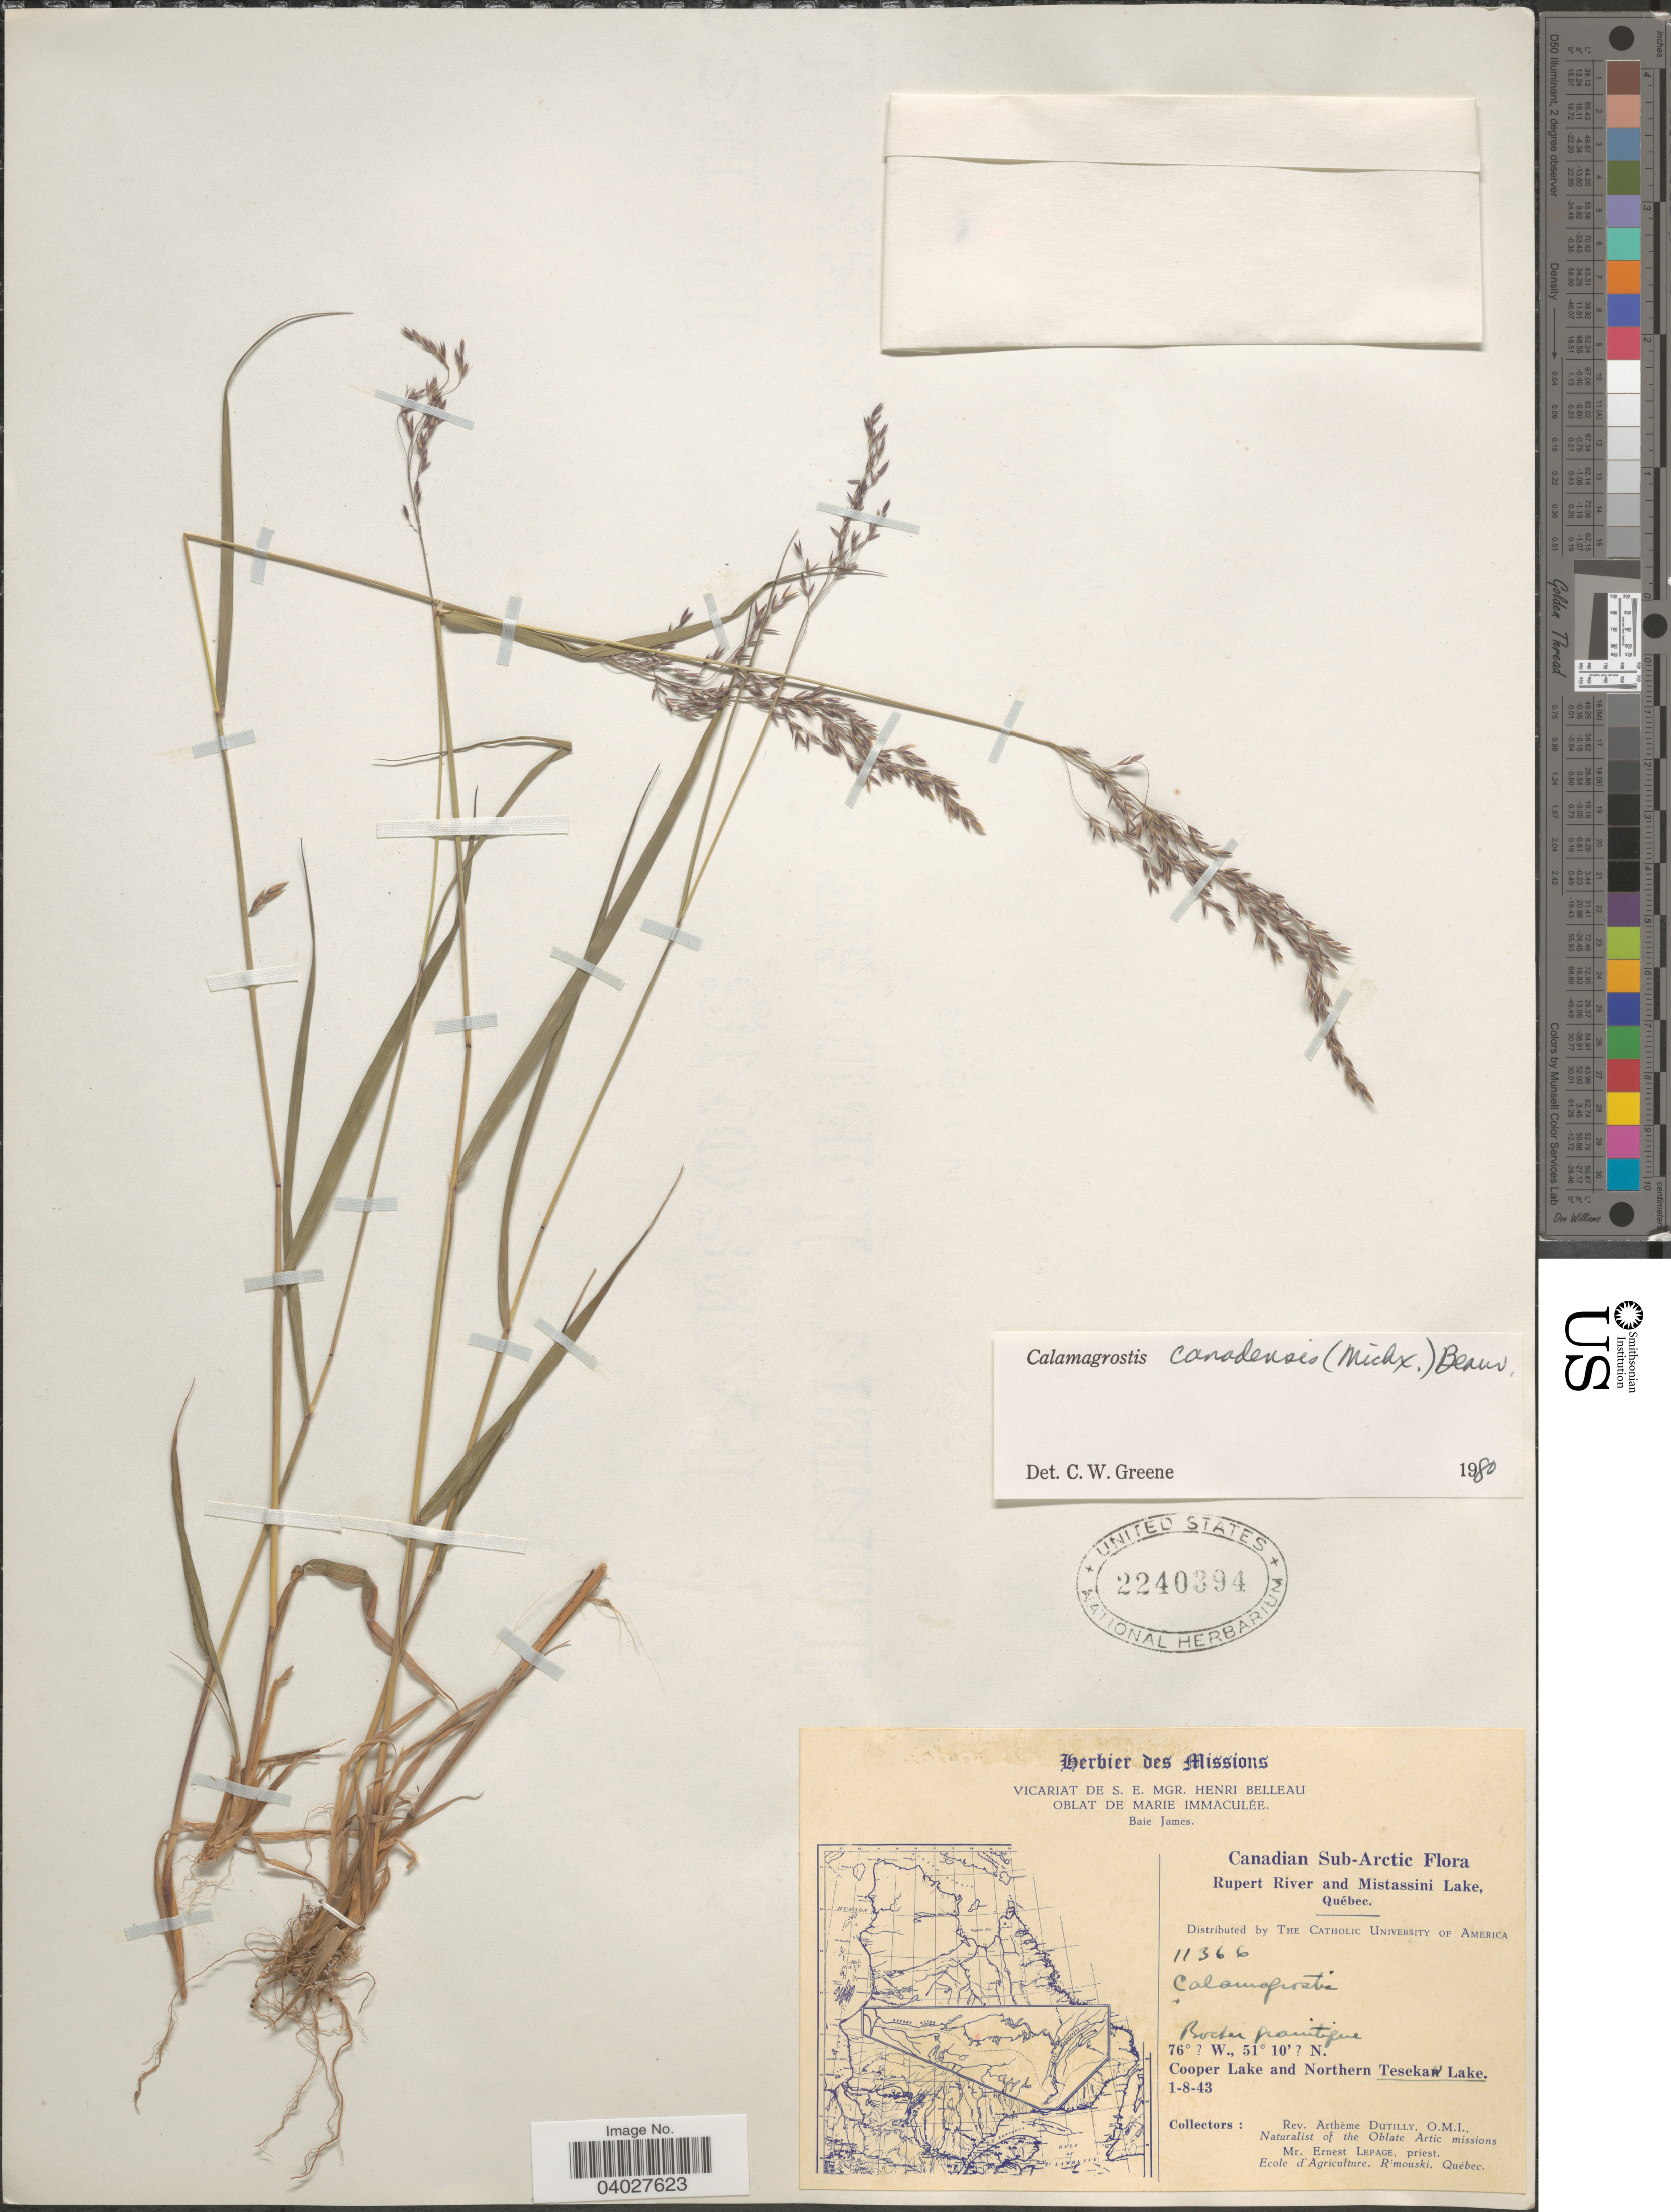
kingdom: Plantae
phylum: Tracheophyta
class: Liliopsida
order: Poales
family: Poaceae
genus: Calamagrostis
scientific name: Calamagrostis canadensis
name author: (Michx.) P. Beauv.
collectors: A. Dutilly & E. Lepage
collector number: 11366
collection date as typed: Transcribed d/m/y: 1/8/43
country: Canada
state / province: Quebec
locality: Canadian Sub-Arctic. Rupert River and Mistassini Lake. Cooper Lake and Northern [unsure placement] Tesekan Lake.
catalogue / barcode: US 2240394